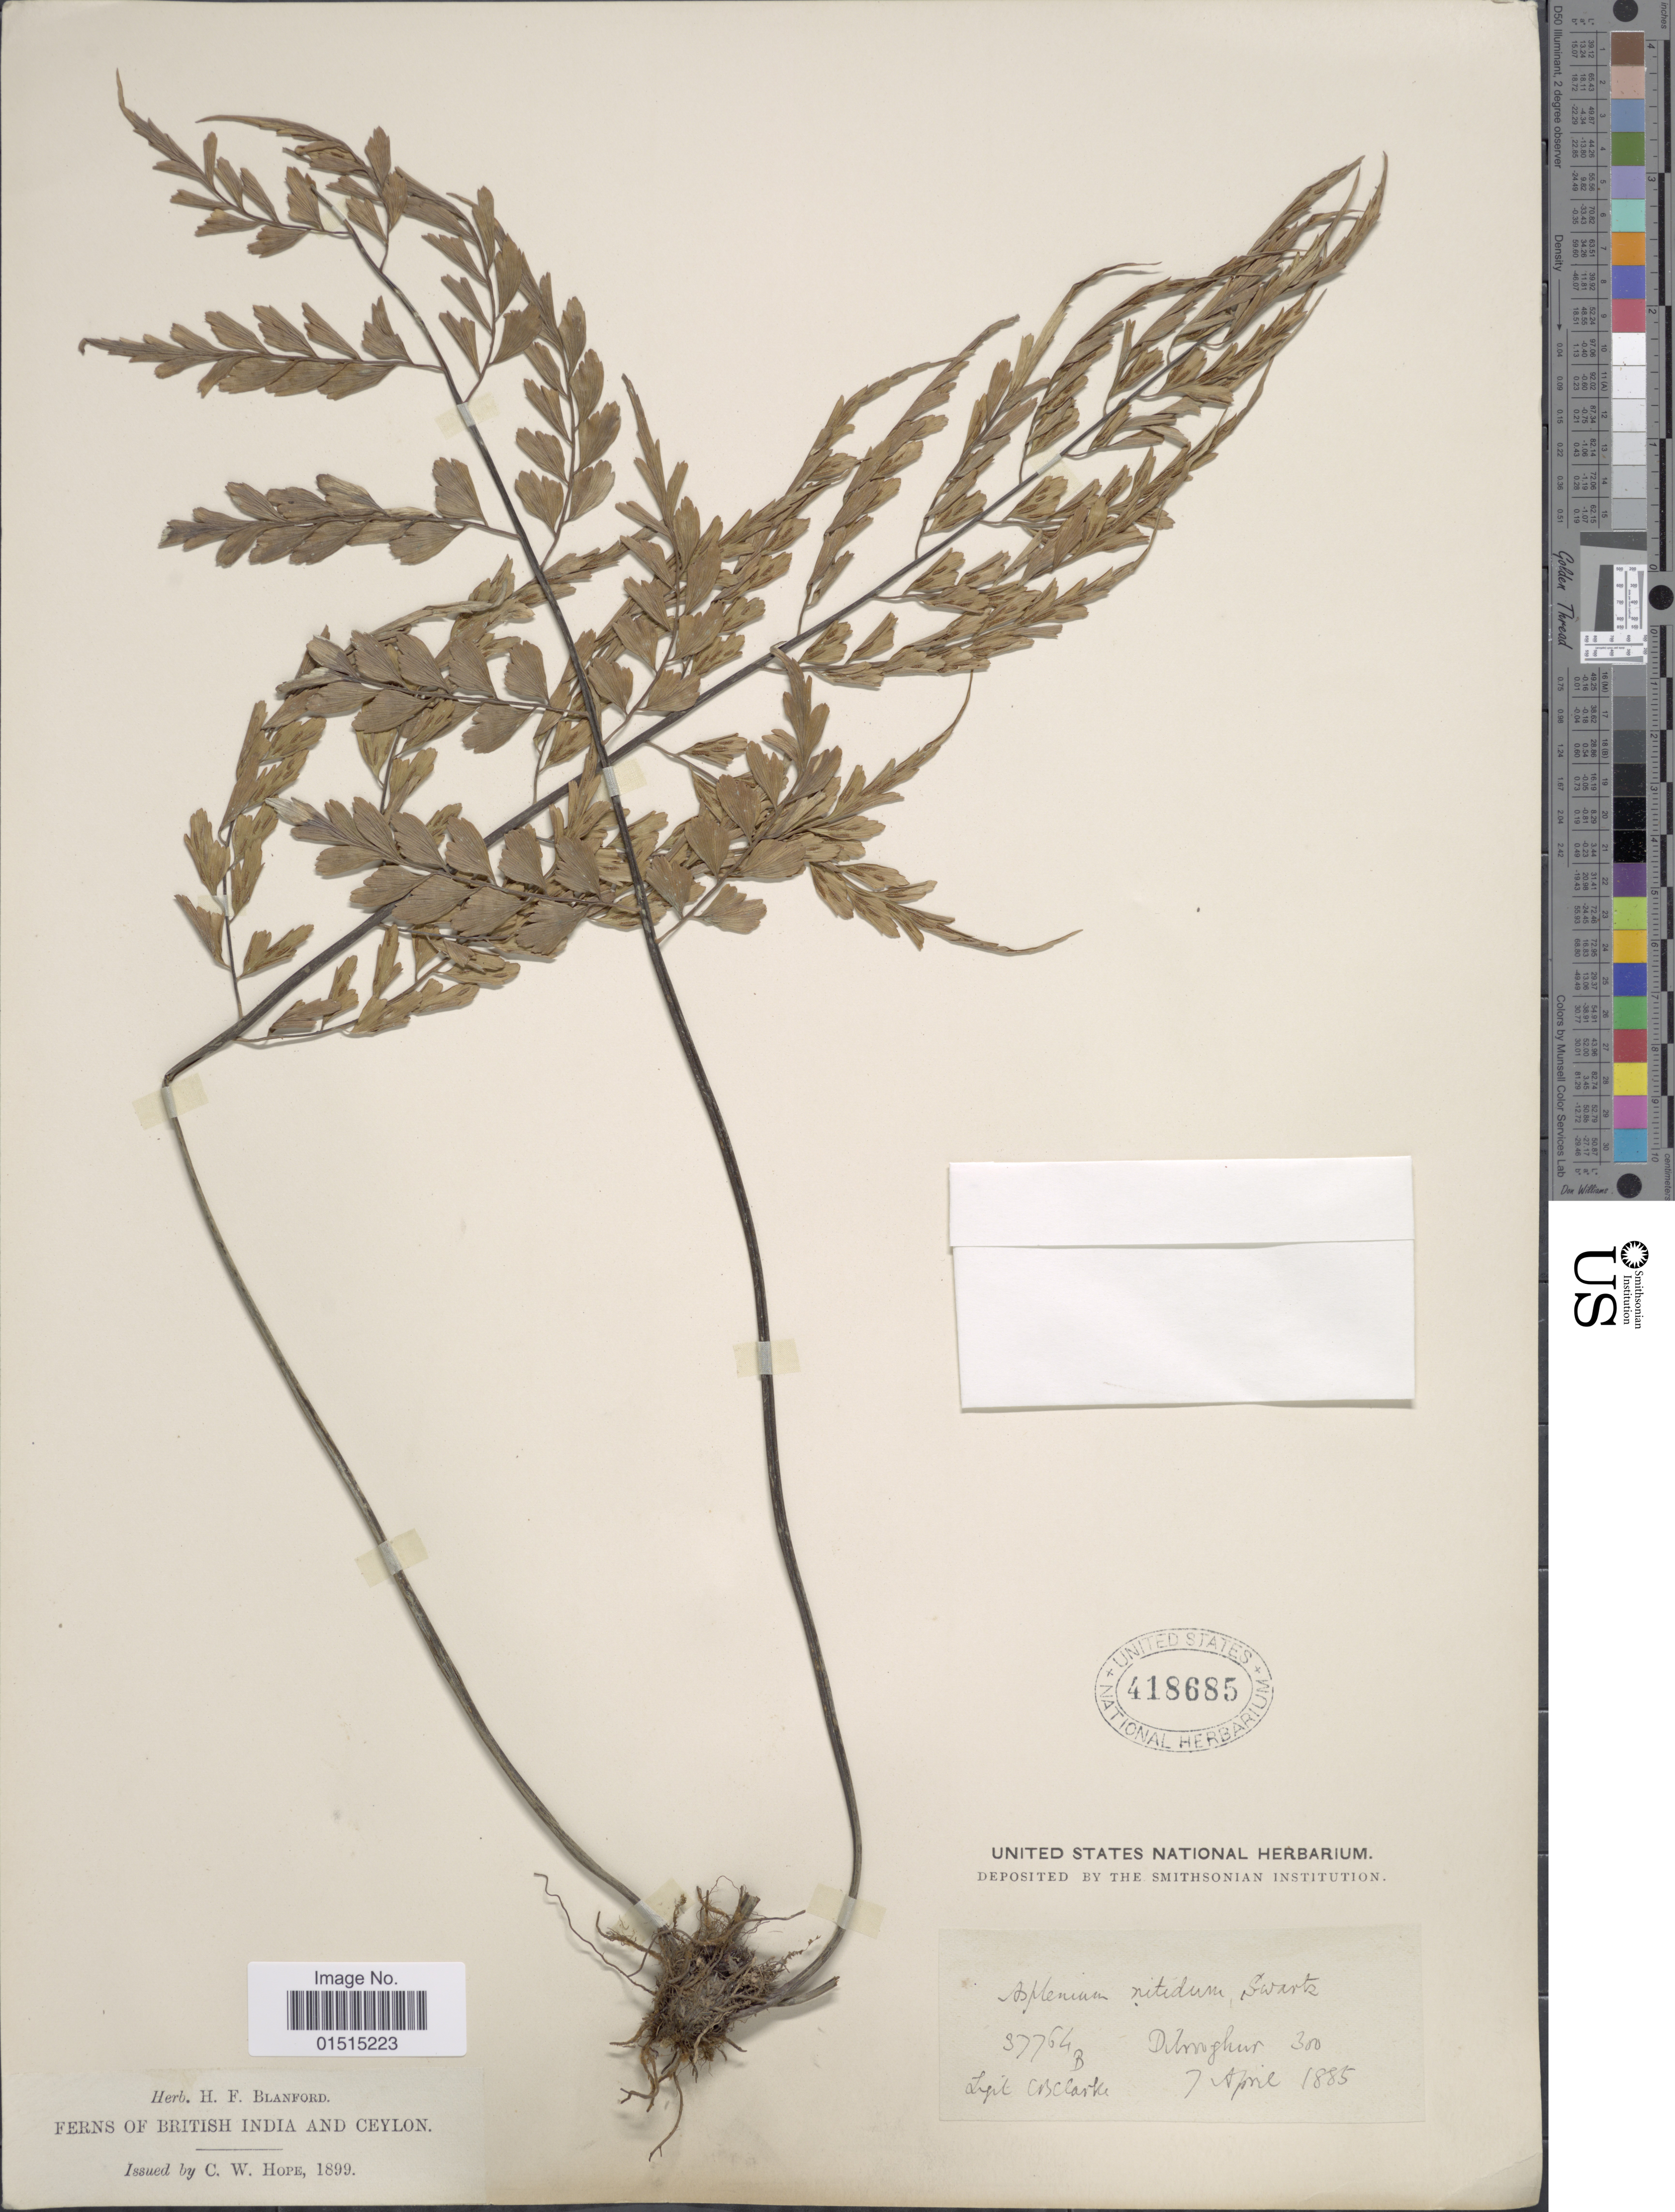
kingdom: Plantae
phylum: Tracheophyta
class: Polypodiopsida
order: Polypodiales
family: Aspleniaceae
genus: Asplenium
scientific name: Asplenium nitidum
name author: Sw.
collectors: C. B. Clarke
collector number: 37764B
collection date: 1885-04-07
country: India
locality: Dilooghur [interpreted]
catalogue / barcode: US 418685